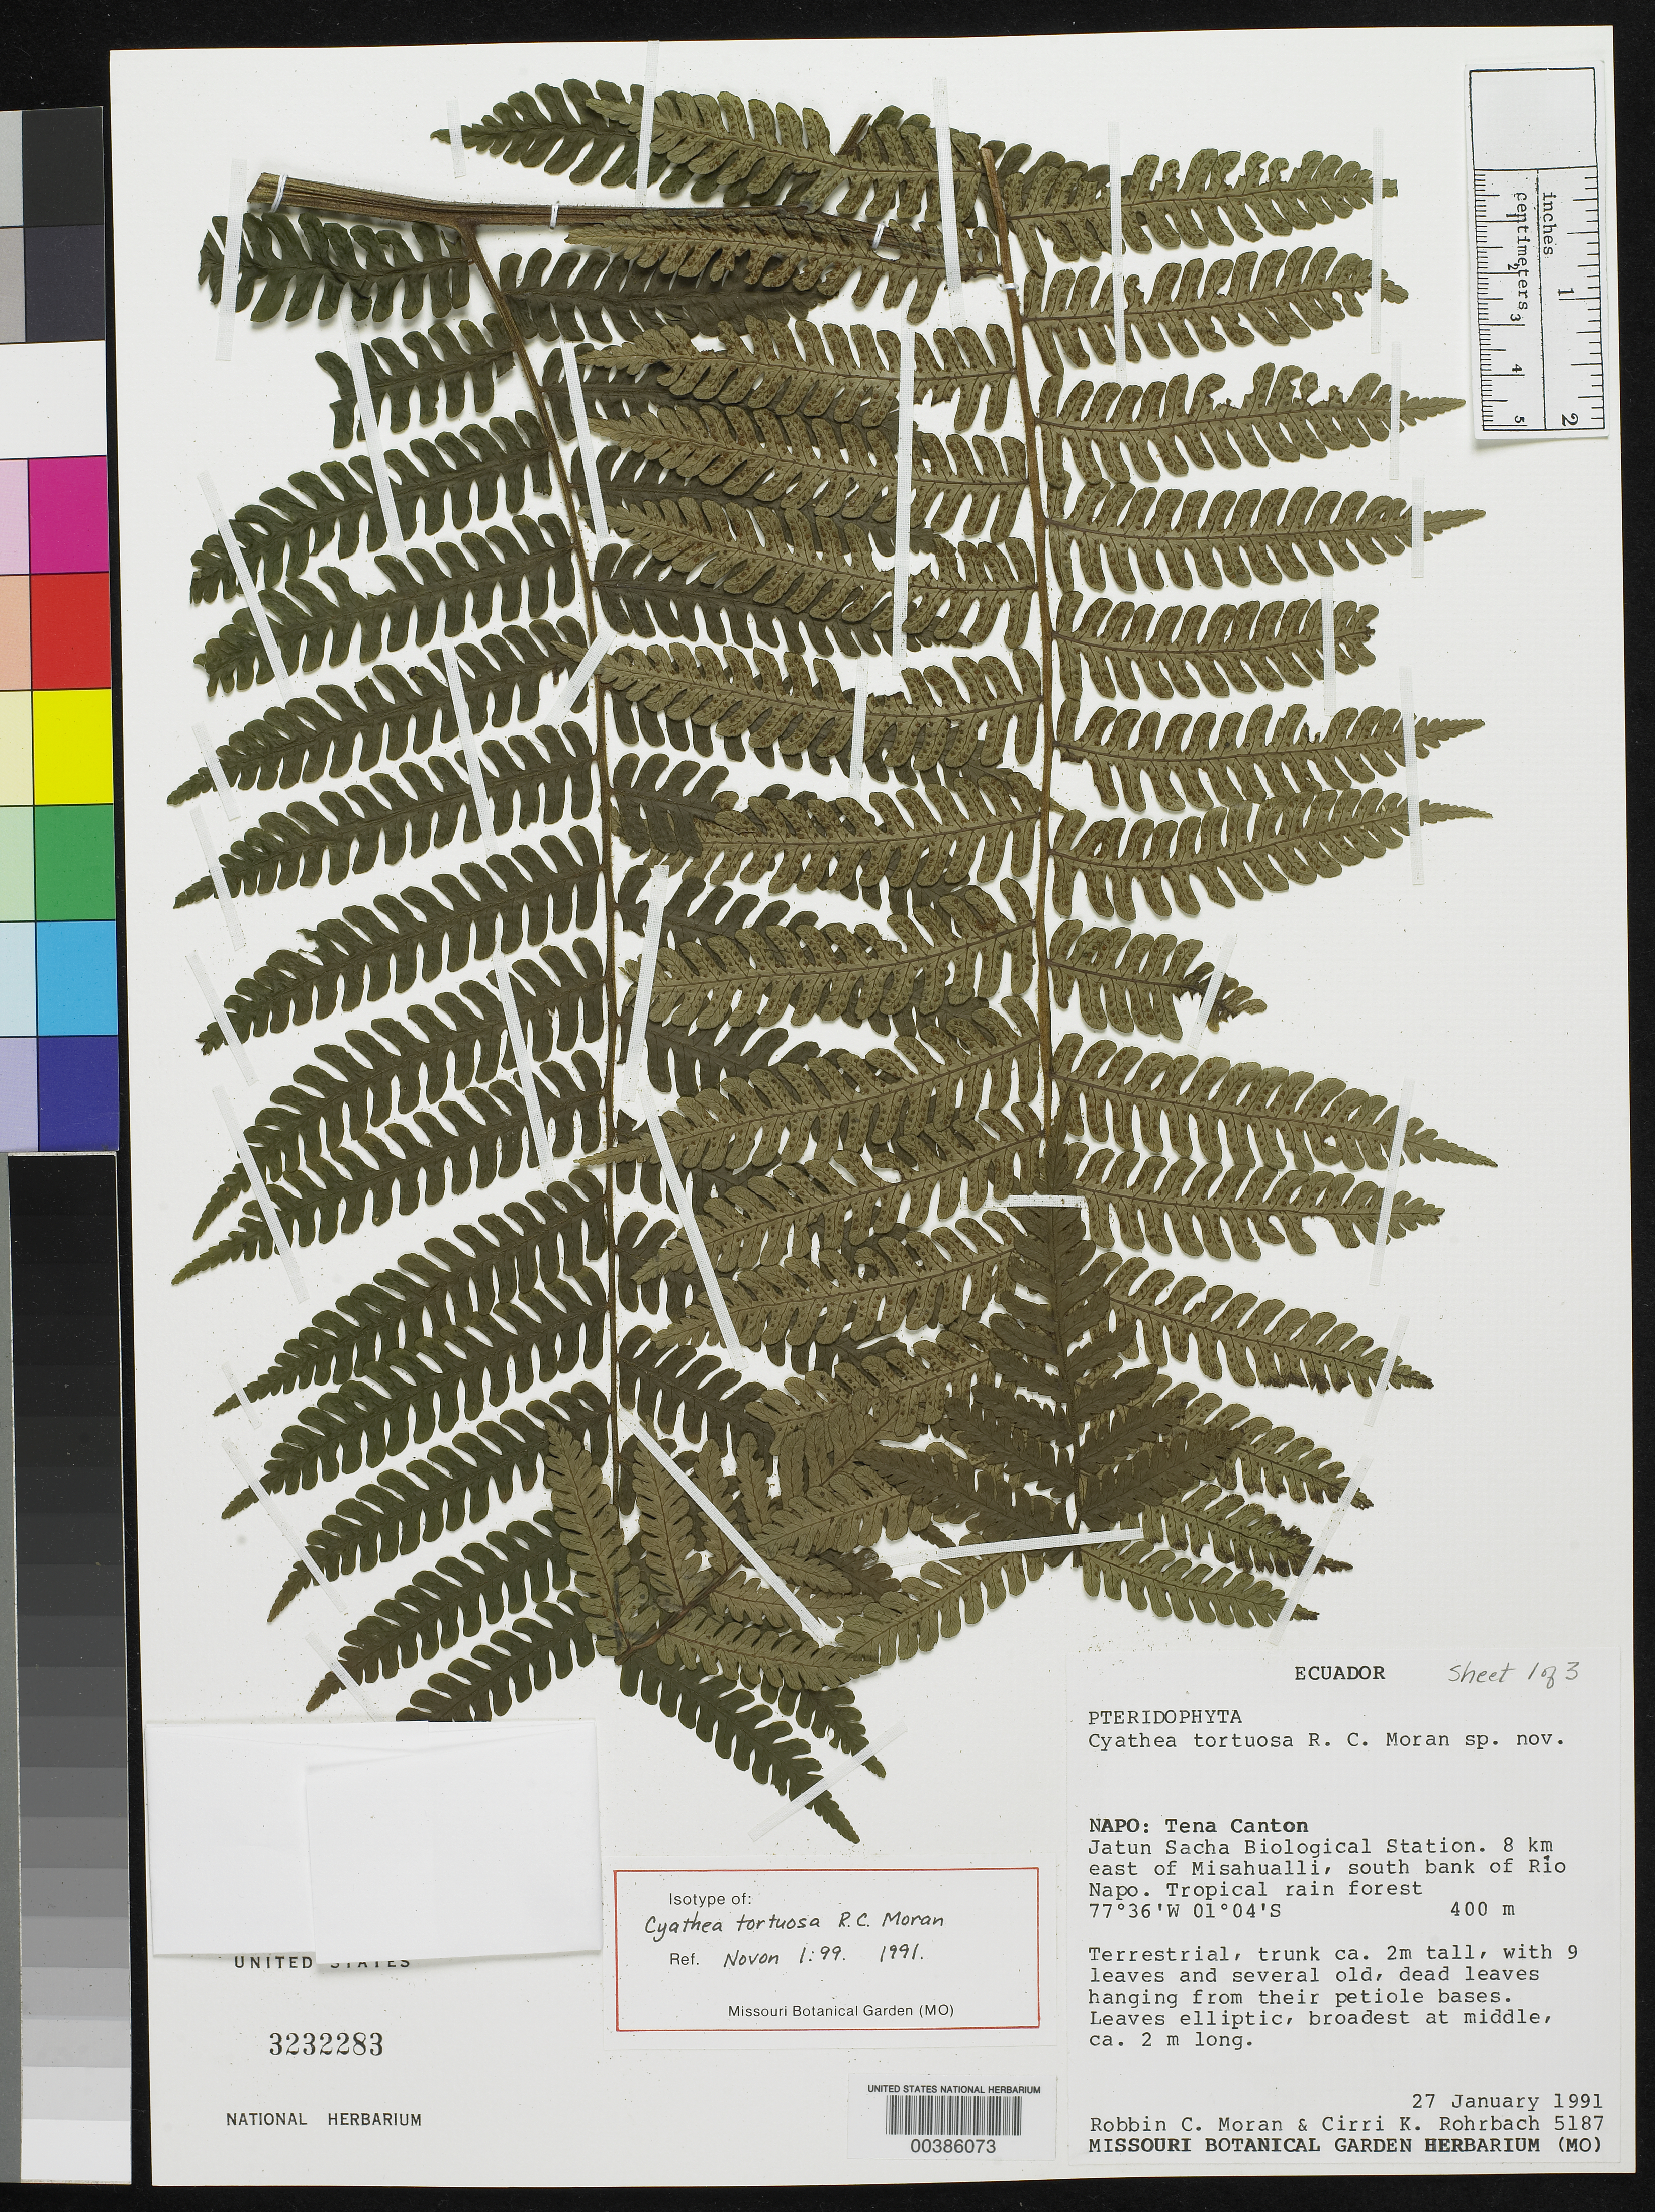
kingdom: Plantae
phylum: Tracheophyta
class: Polypodiopsida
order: Cyatheales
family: Cyatheaceae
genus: Cyathea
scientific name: Cyathea tortuosa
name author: R.C. Moran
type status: Isotype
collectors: R. C. Moran & C. K. Rohrbach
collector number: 5187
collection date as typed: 27 Jan 1991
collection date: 1991-01-27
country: Ecuador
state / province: Napo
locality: Tena Canton, Jatun Sacha Biological Station, 8 km E of Misahualli, S bank of Rio Napo.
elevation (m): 400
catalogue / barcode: US 3232283